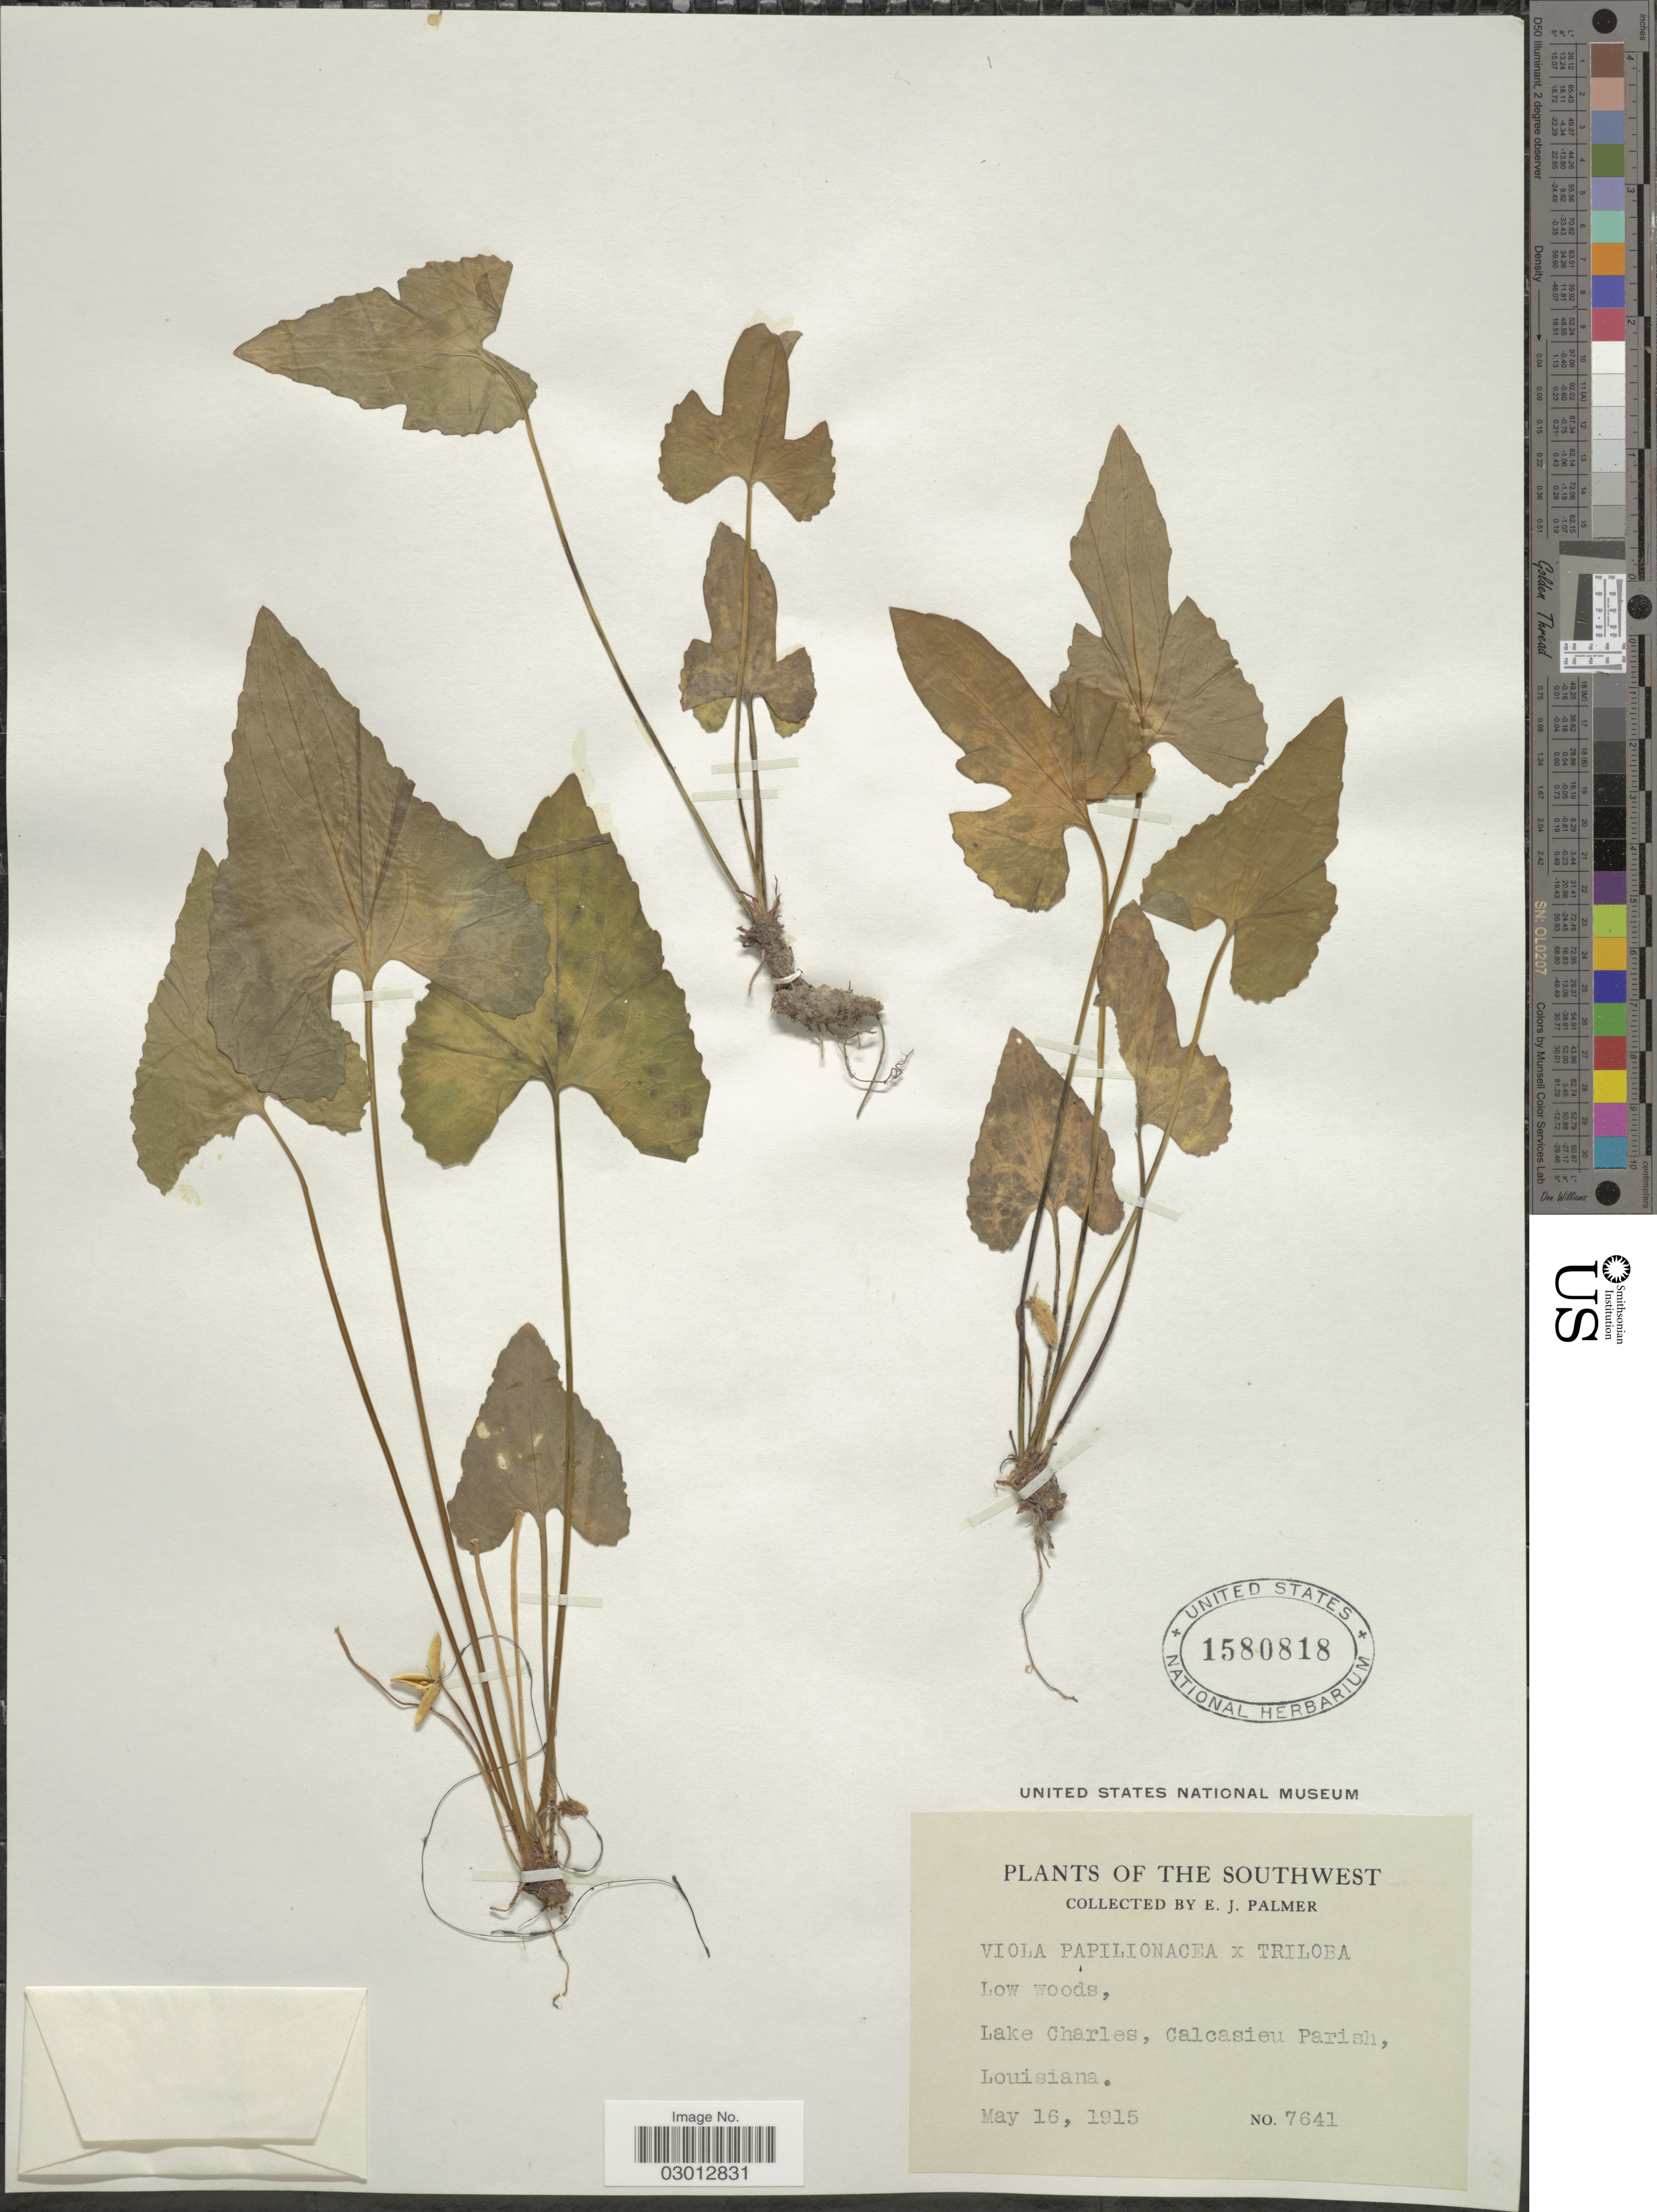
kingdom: Plantae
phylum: Tracheophyta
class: Magnoliopsida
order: Malpighiales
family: Violaceae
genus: Viola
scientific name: Viola papilionacea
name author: Pursh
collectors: E. J. Palmer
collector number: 7641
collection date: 1915-05-16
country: United States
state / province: Louisiana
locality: The Southwest. Lake Charles, Calcasieu Parish.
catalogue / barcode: US 1580818